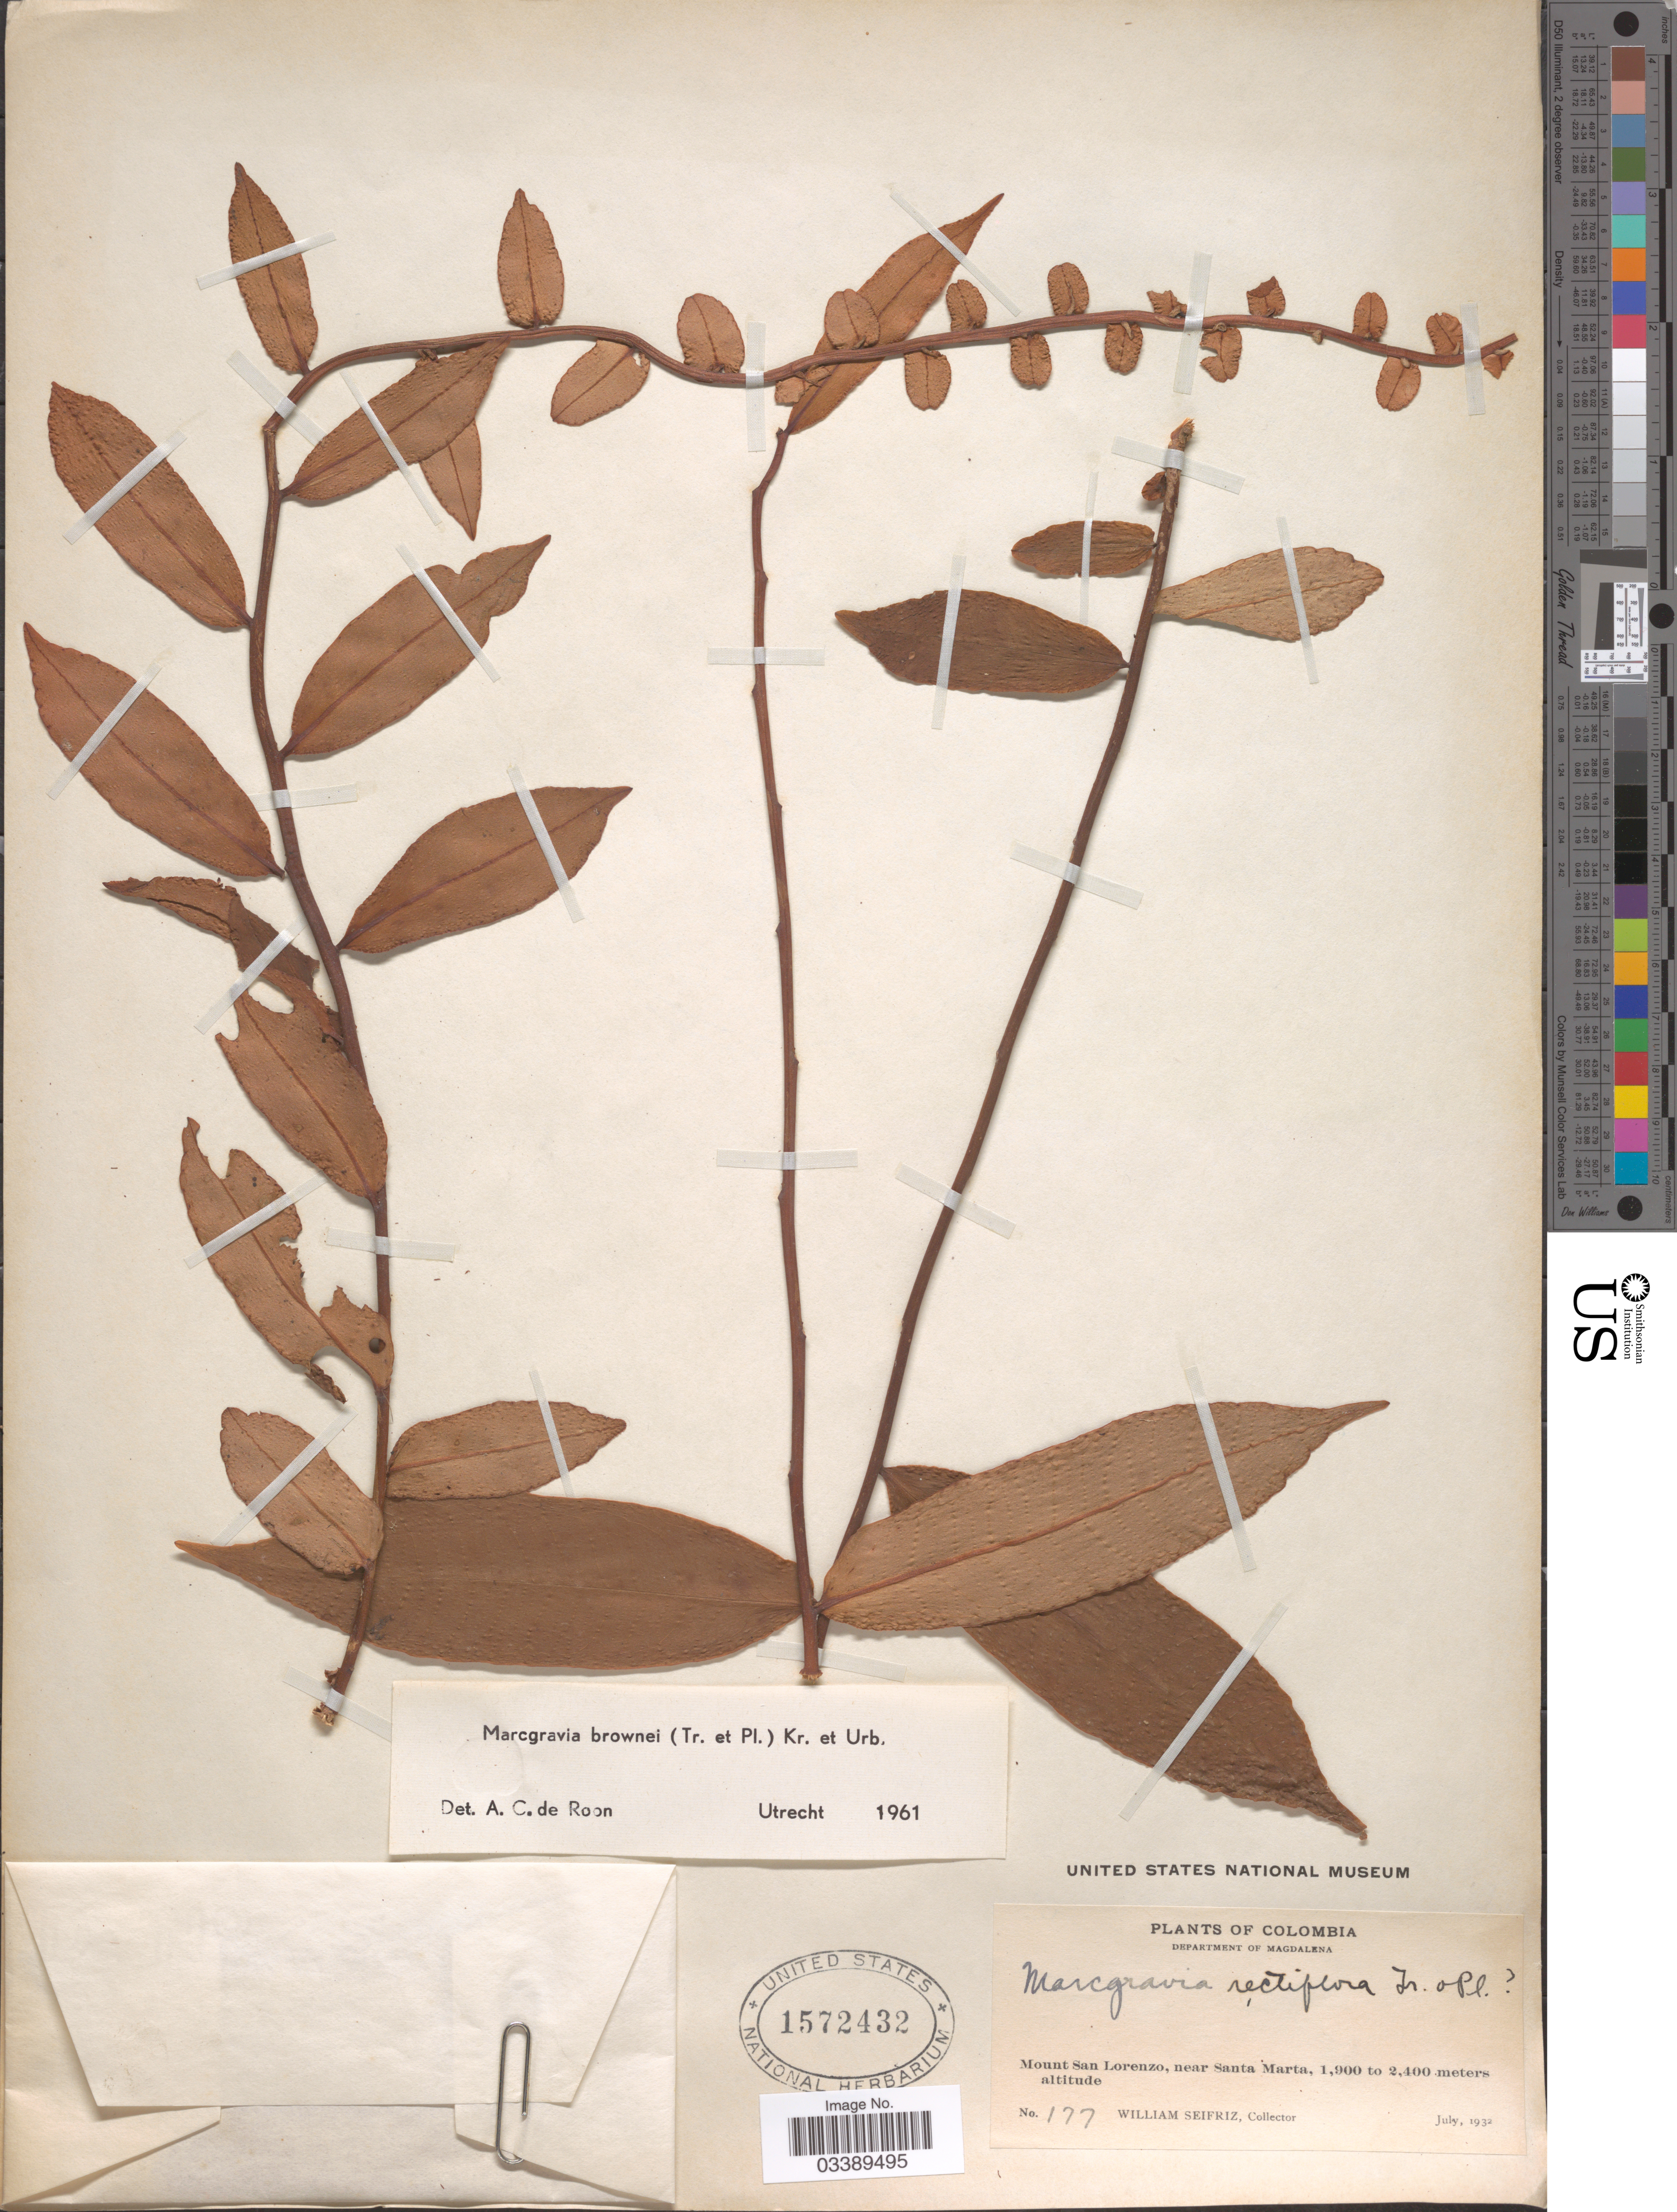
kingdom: Plantae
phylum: Tracheophyta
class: Magnoliopsida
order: Ericales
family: Marcgraviaceae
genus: Marcgravia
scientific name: Marcgravia brownei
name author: (Triana & Planch.) Krug & Urb.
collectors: W. Seifriz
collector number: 177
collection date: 1932-07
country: Colombia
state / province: Magdalena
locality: Department of Magdalena. Mount San Lorenzo, near Santa Marta.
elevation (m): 1900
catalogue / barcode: US 1572432